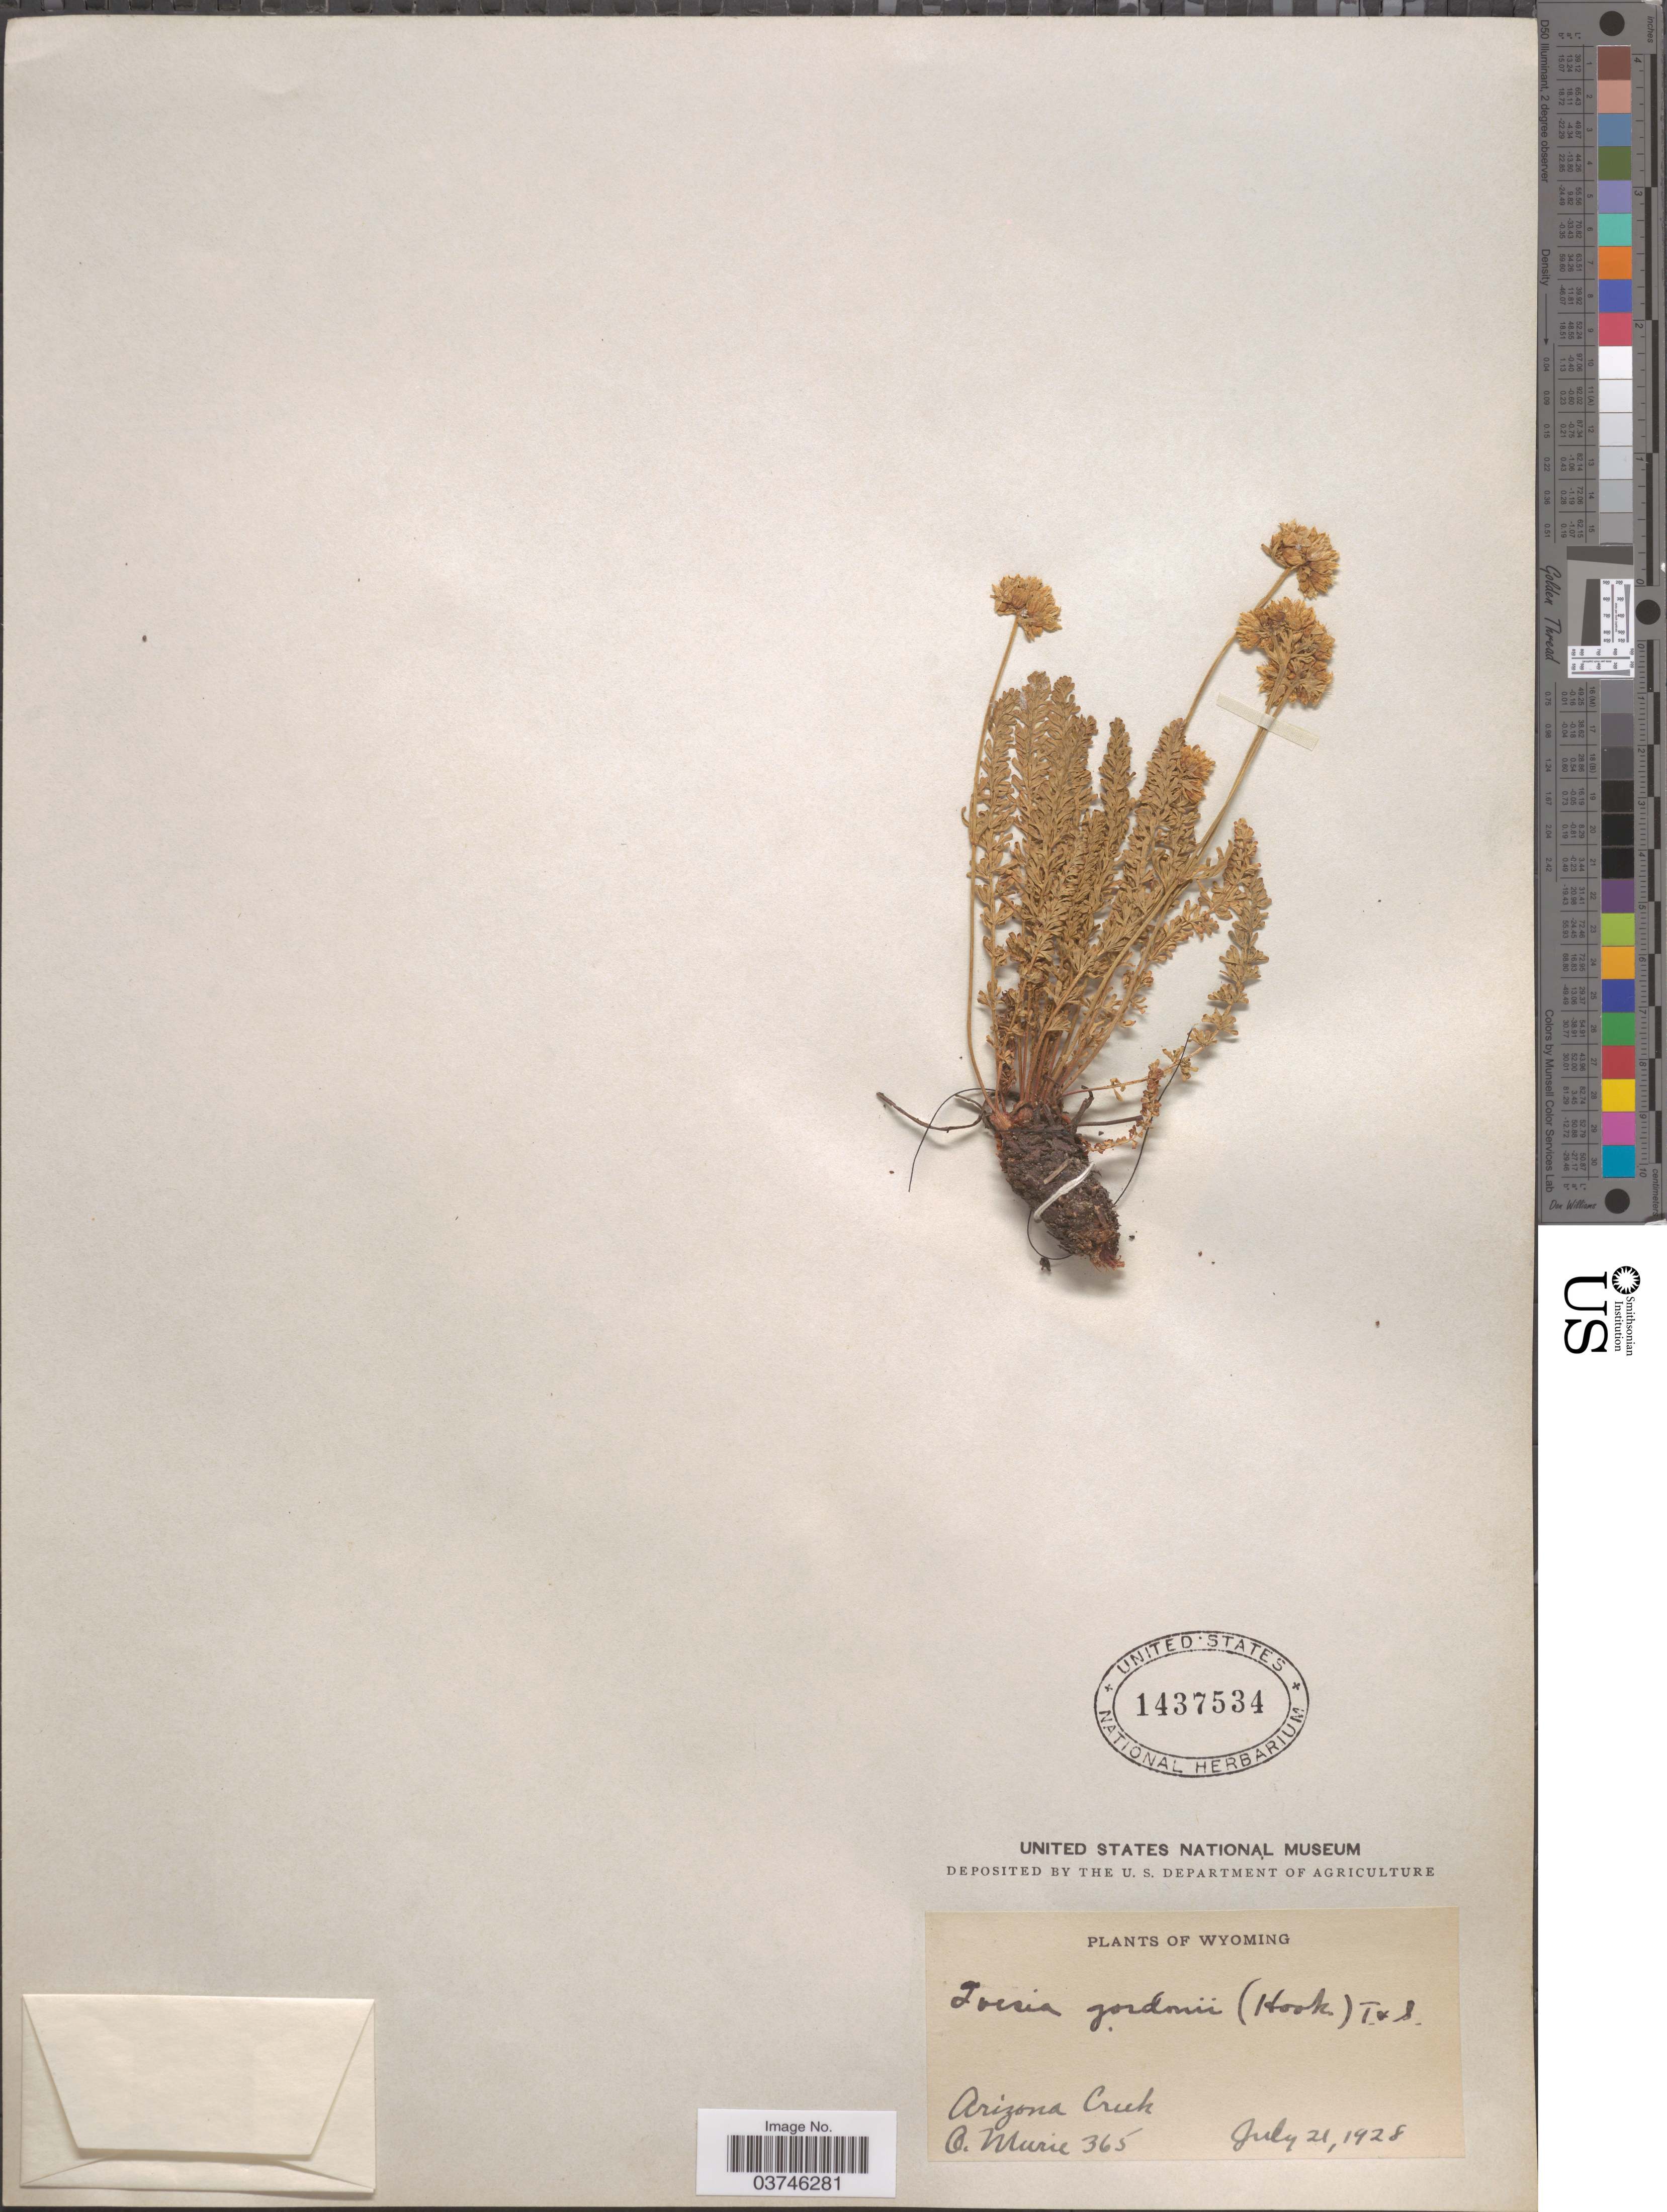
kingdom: Plantae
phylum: Tracheophyta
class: Magnoliopsida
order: Rosales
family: Rosaceae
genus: Potentilla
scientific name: Potentilla gordonii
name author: (Hook.) Greene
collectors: O. Murie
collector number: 365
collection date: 1928-07-21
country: United States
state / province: Wyoming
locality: Arizona Creek.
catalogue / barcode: US 1437534